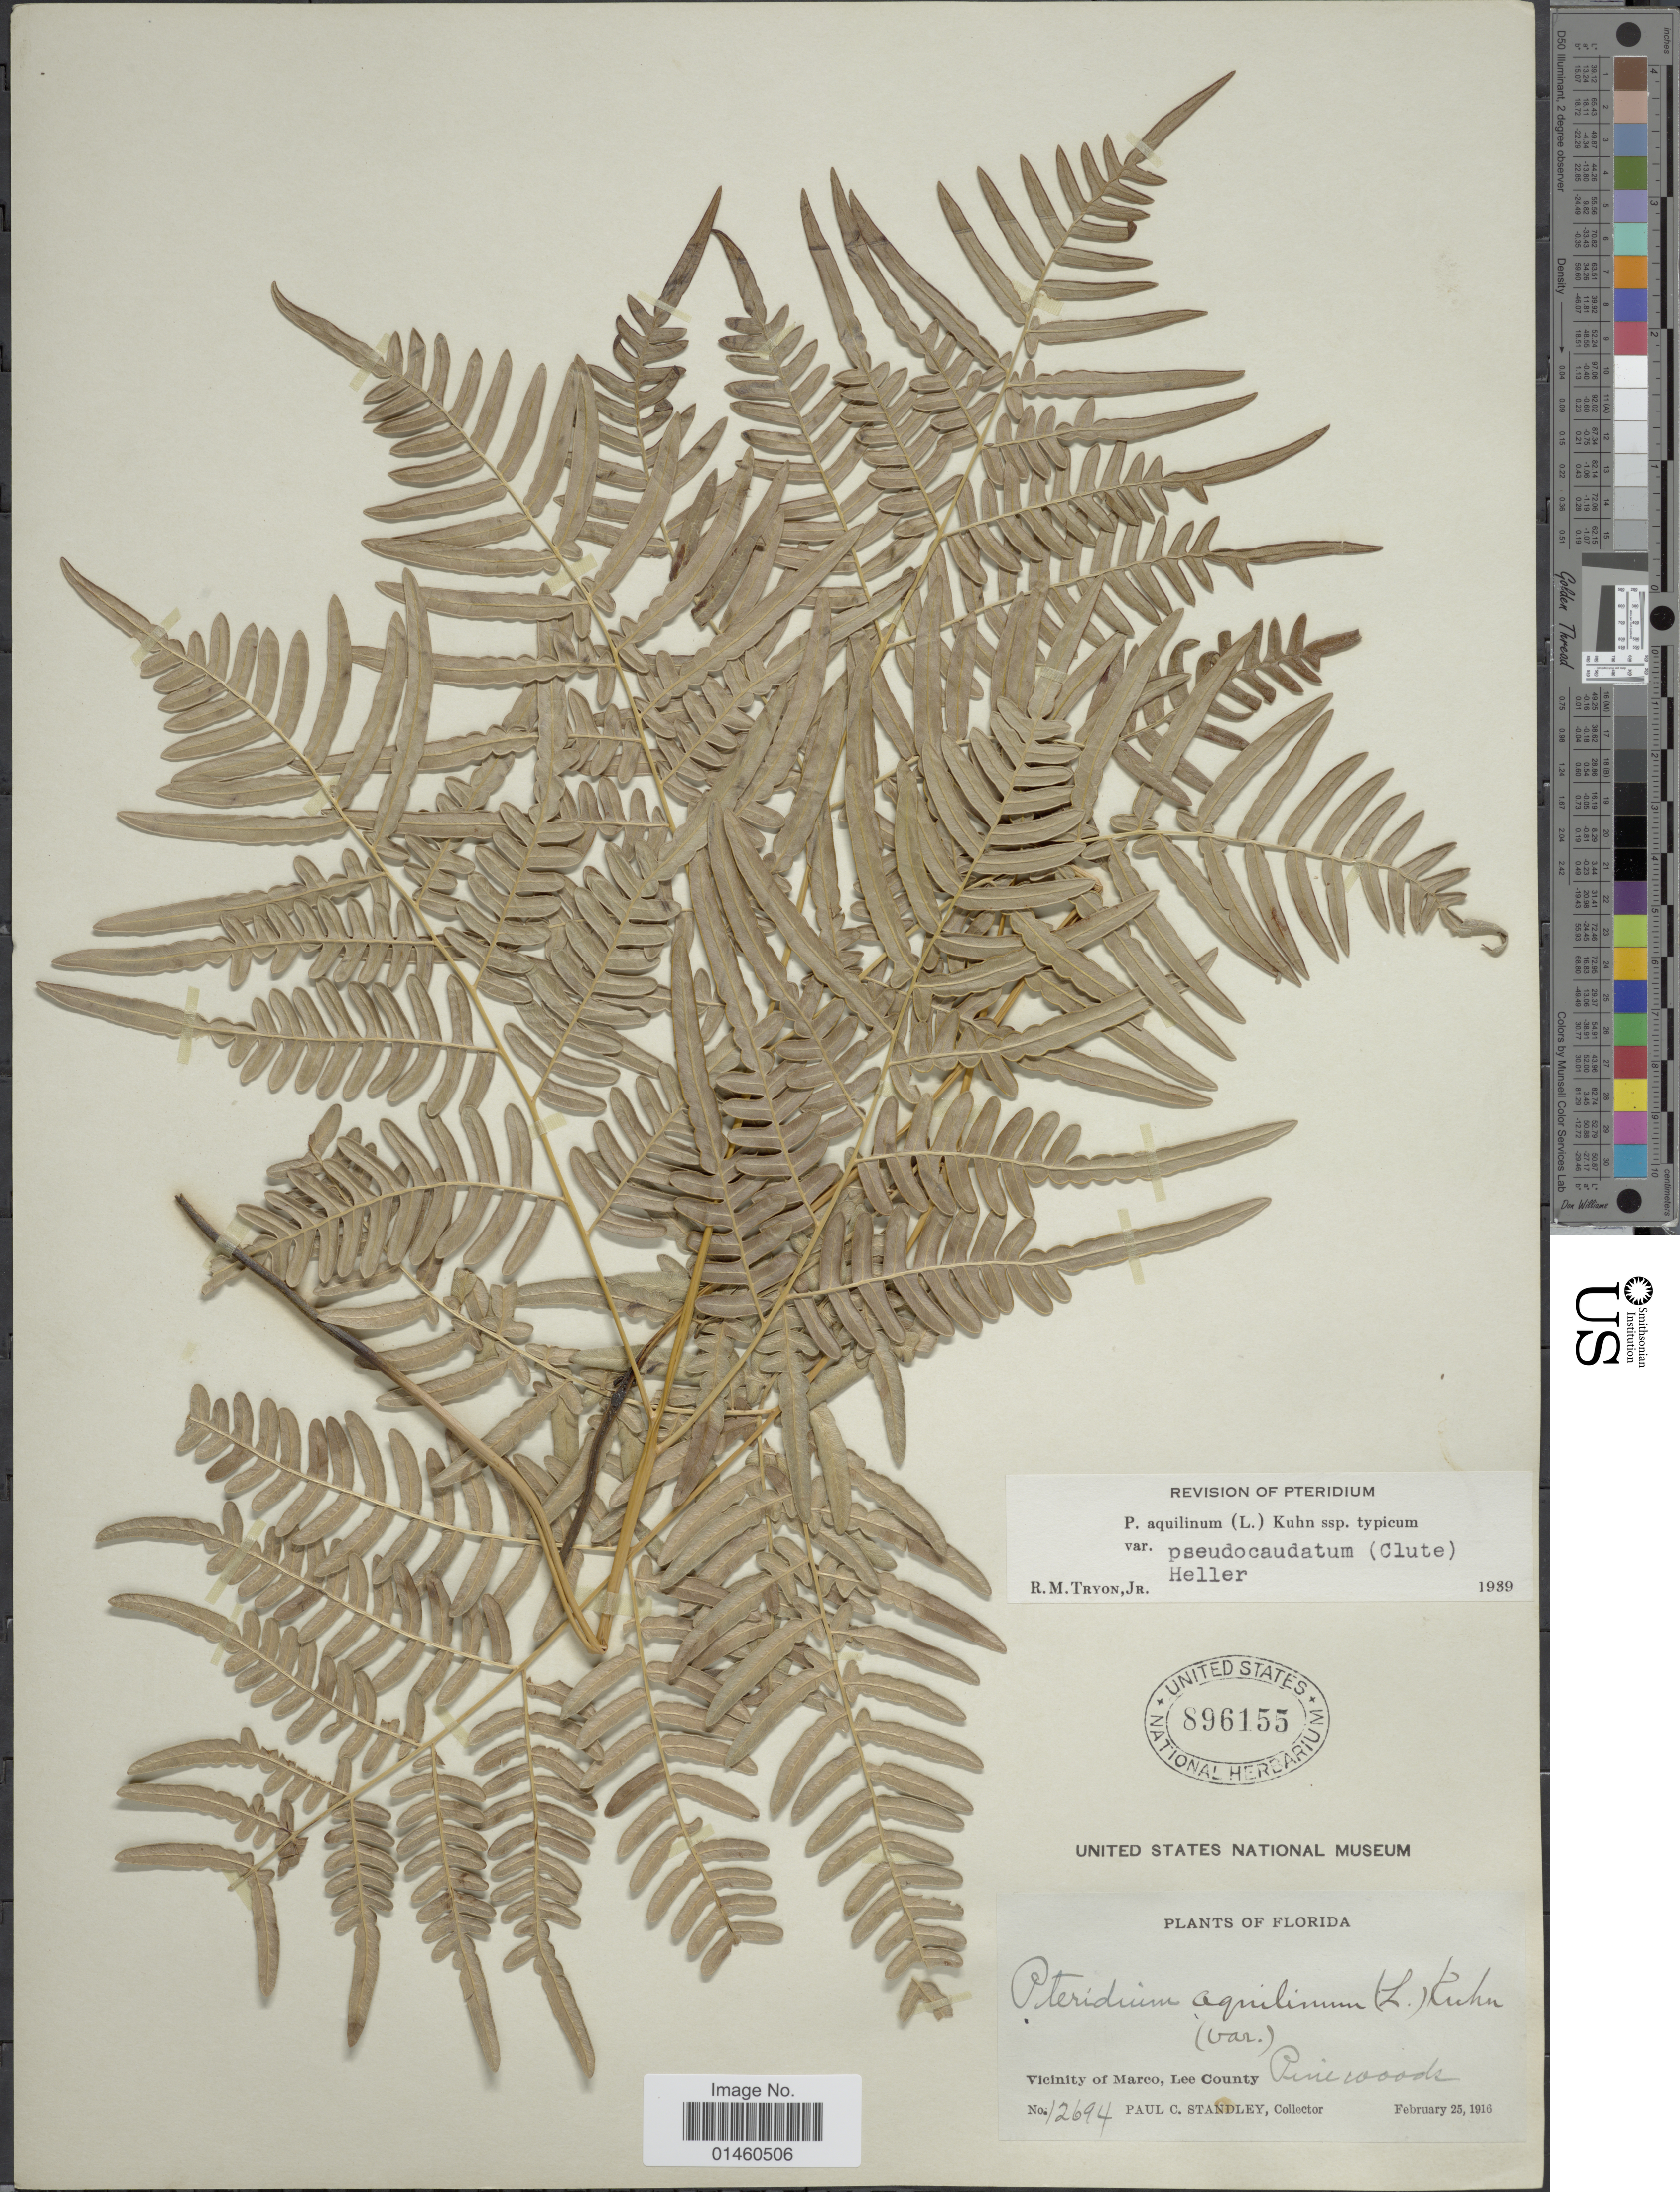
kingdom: Plantae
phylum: Tracheophyta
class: Polypodiopsida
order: Polypodiales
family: Dennstaedtiaceae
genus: Pteridium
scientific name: Pteridium aquilinum var. pseudocaudatum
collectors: P. C. Standley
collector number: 12694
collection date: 1916-02-25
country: United States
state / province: Florida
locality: Vicinity of Marco, Lee County, pine woods.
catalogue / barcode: US 896155